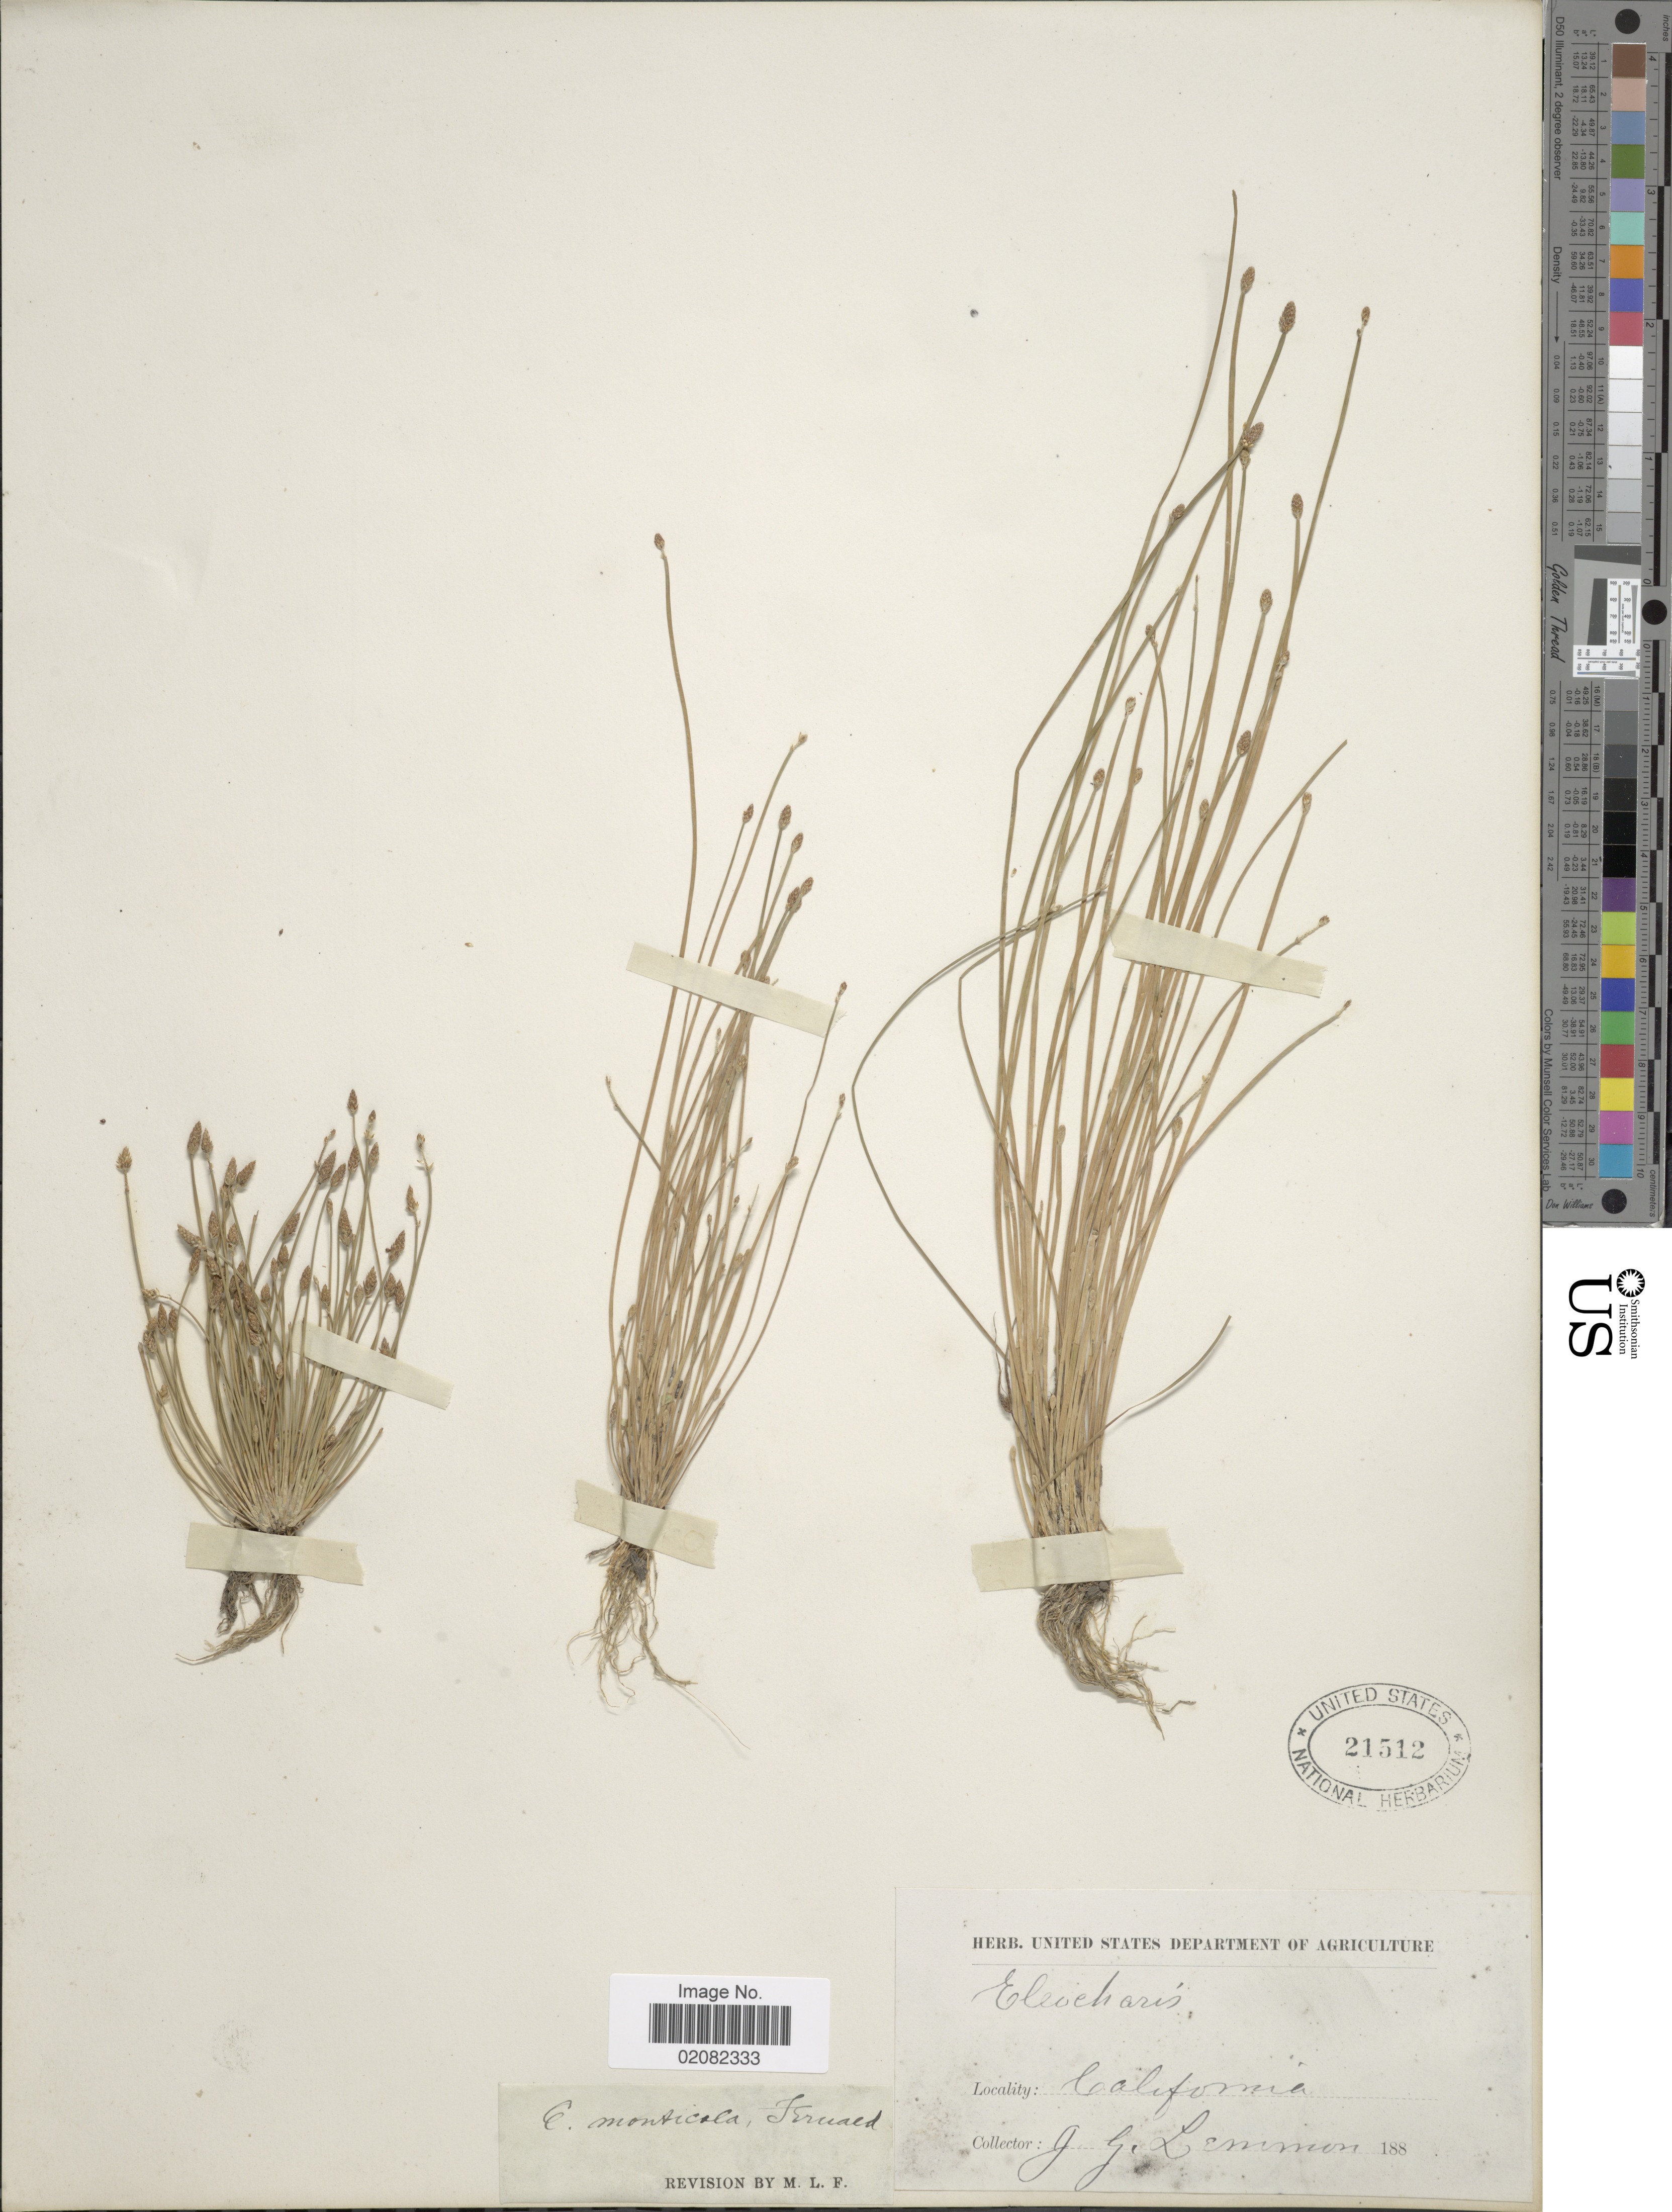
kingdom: Plantae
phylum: Tracheophyta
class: Liliopsida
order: Poales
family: Cyperaceae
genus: Eleocharis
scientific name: Eleocharis engelmannii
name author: Steud.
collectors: J. Lemmon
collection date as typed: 188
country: United States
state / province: California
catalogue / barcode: US 21512